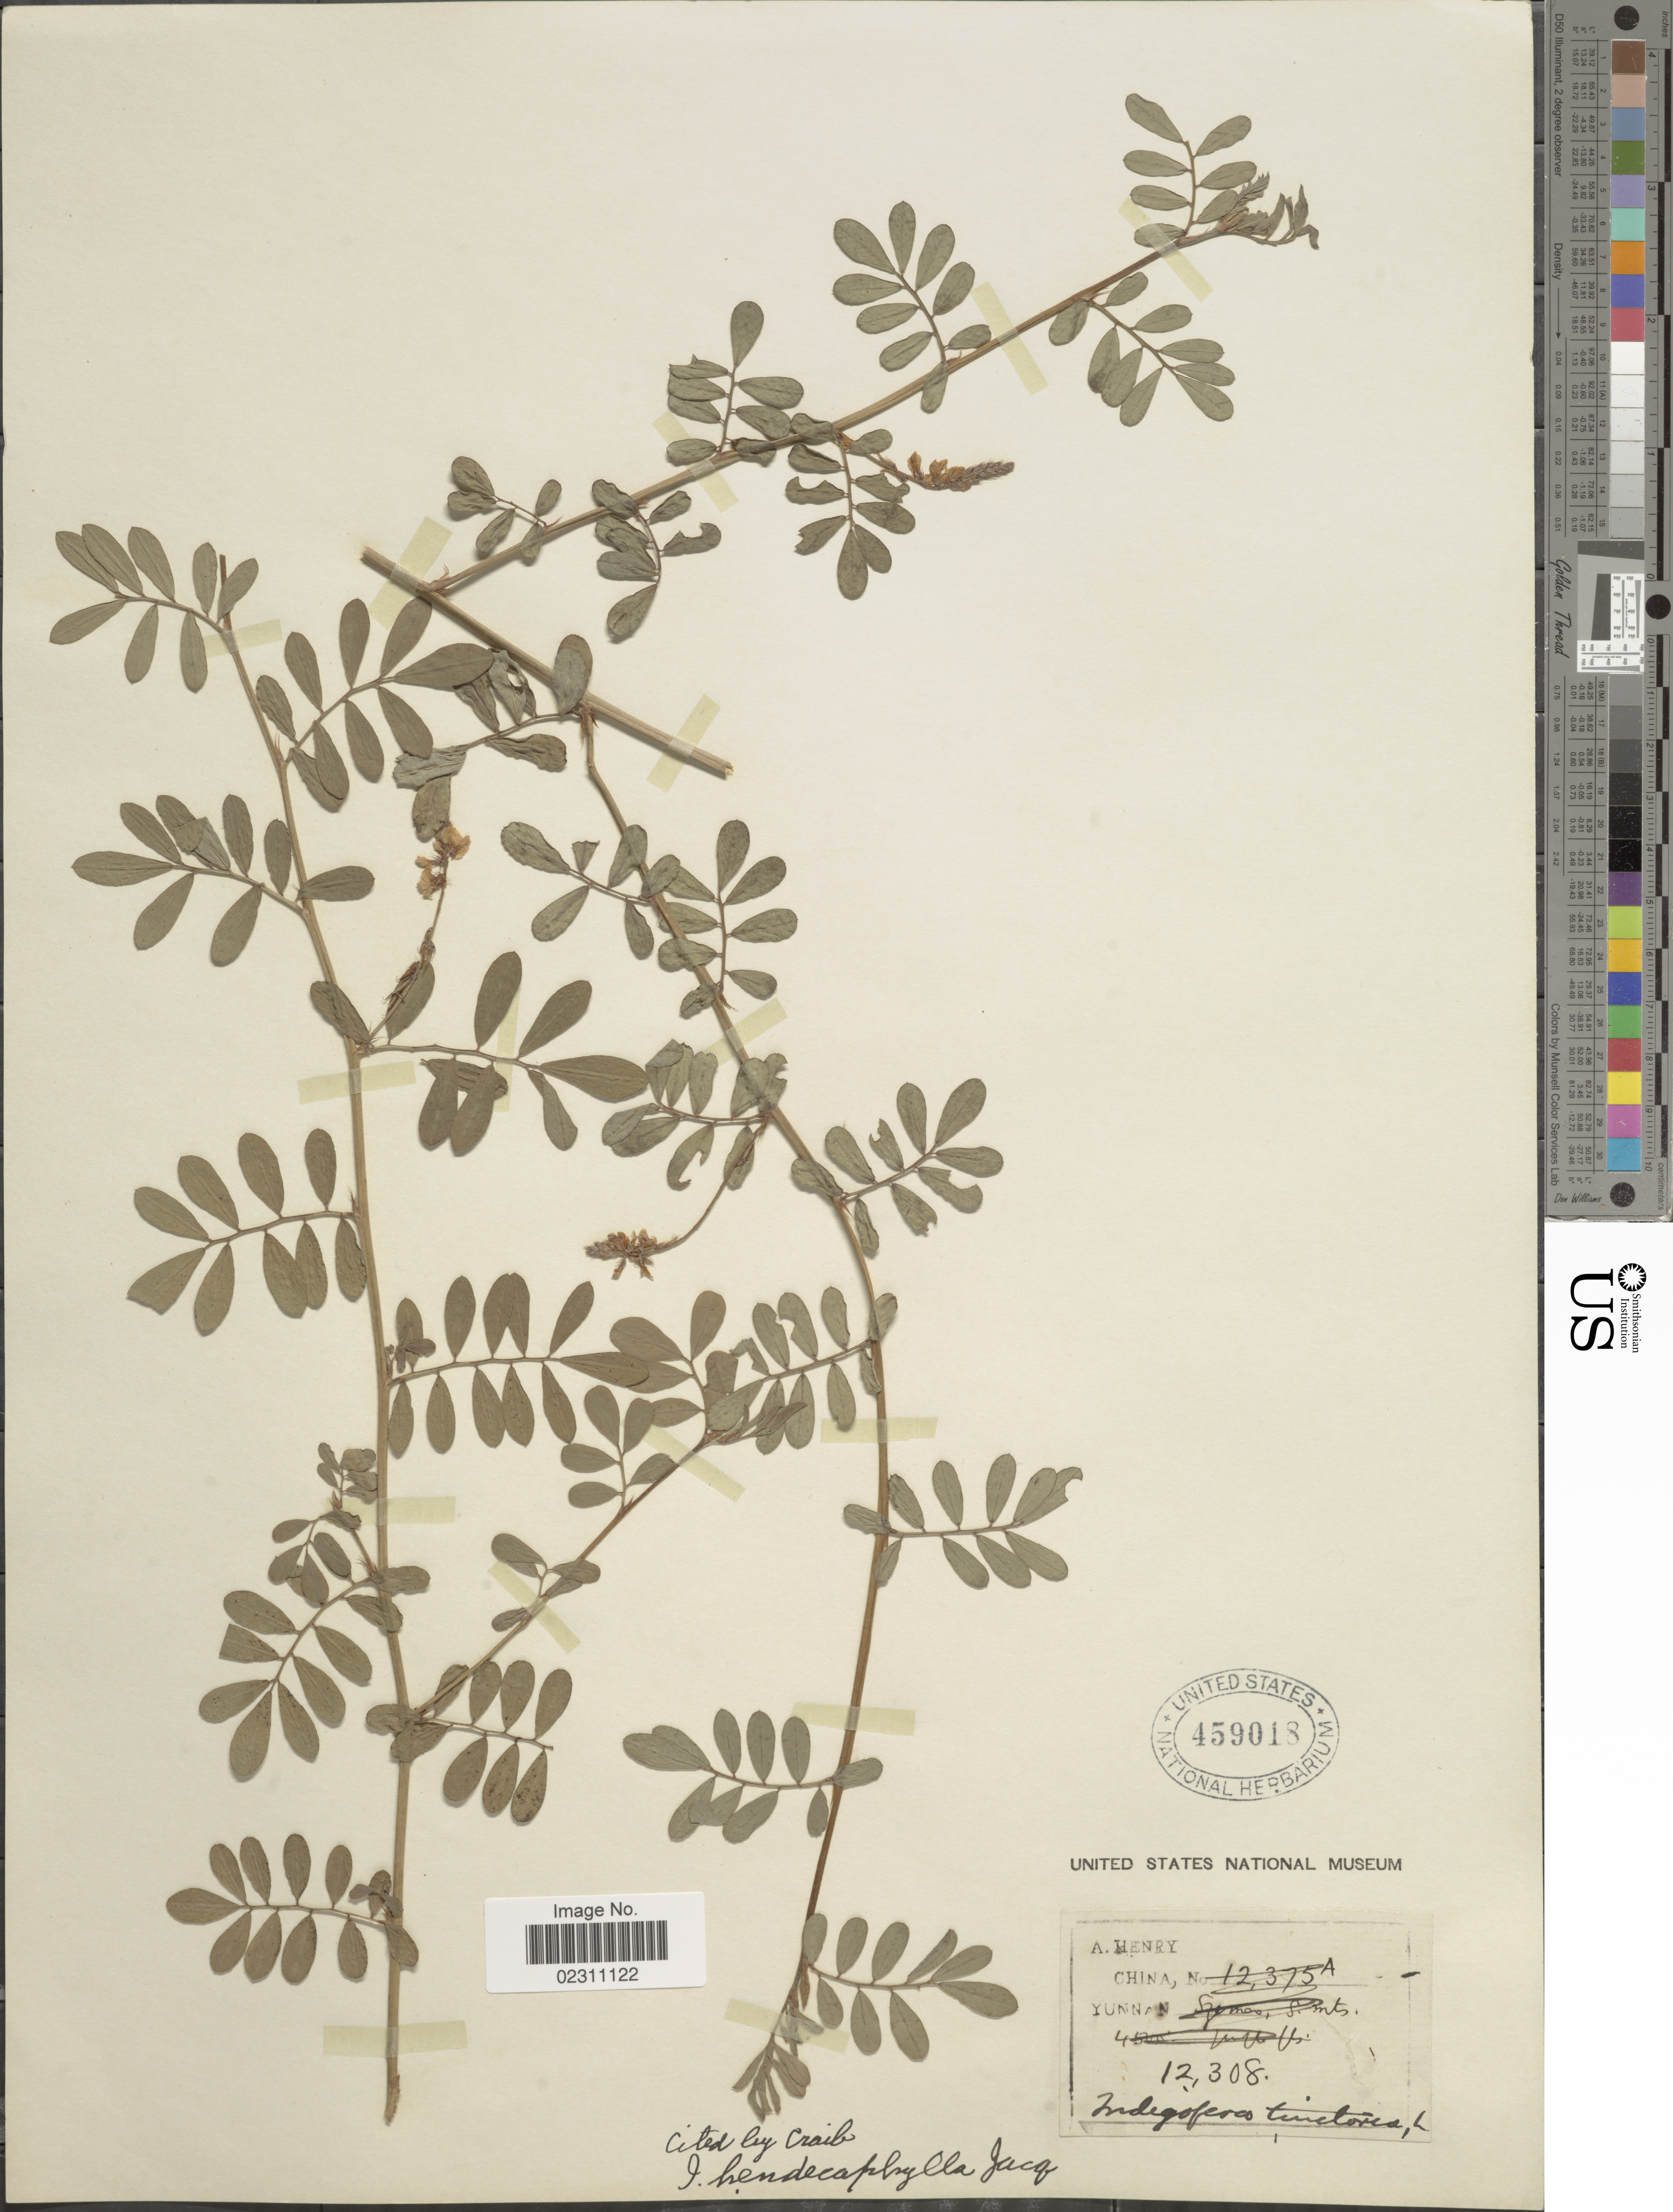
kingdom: Plantae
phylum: Tracheophyta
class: Magnoliopsida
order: Fabales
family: Fabaceae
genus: Indigofera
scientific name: Indigofera hendecaphylla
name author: Jacq.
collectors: A. Henry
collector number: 12308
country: China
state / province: Yunnan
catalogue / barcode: US 459018